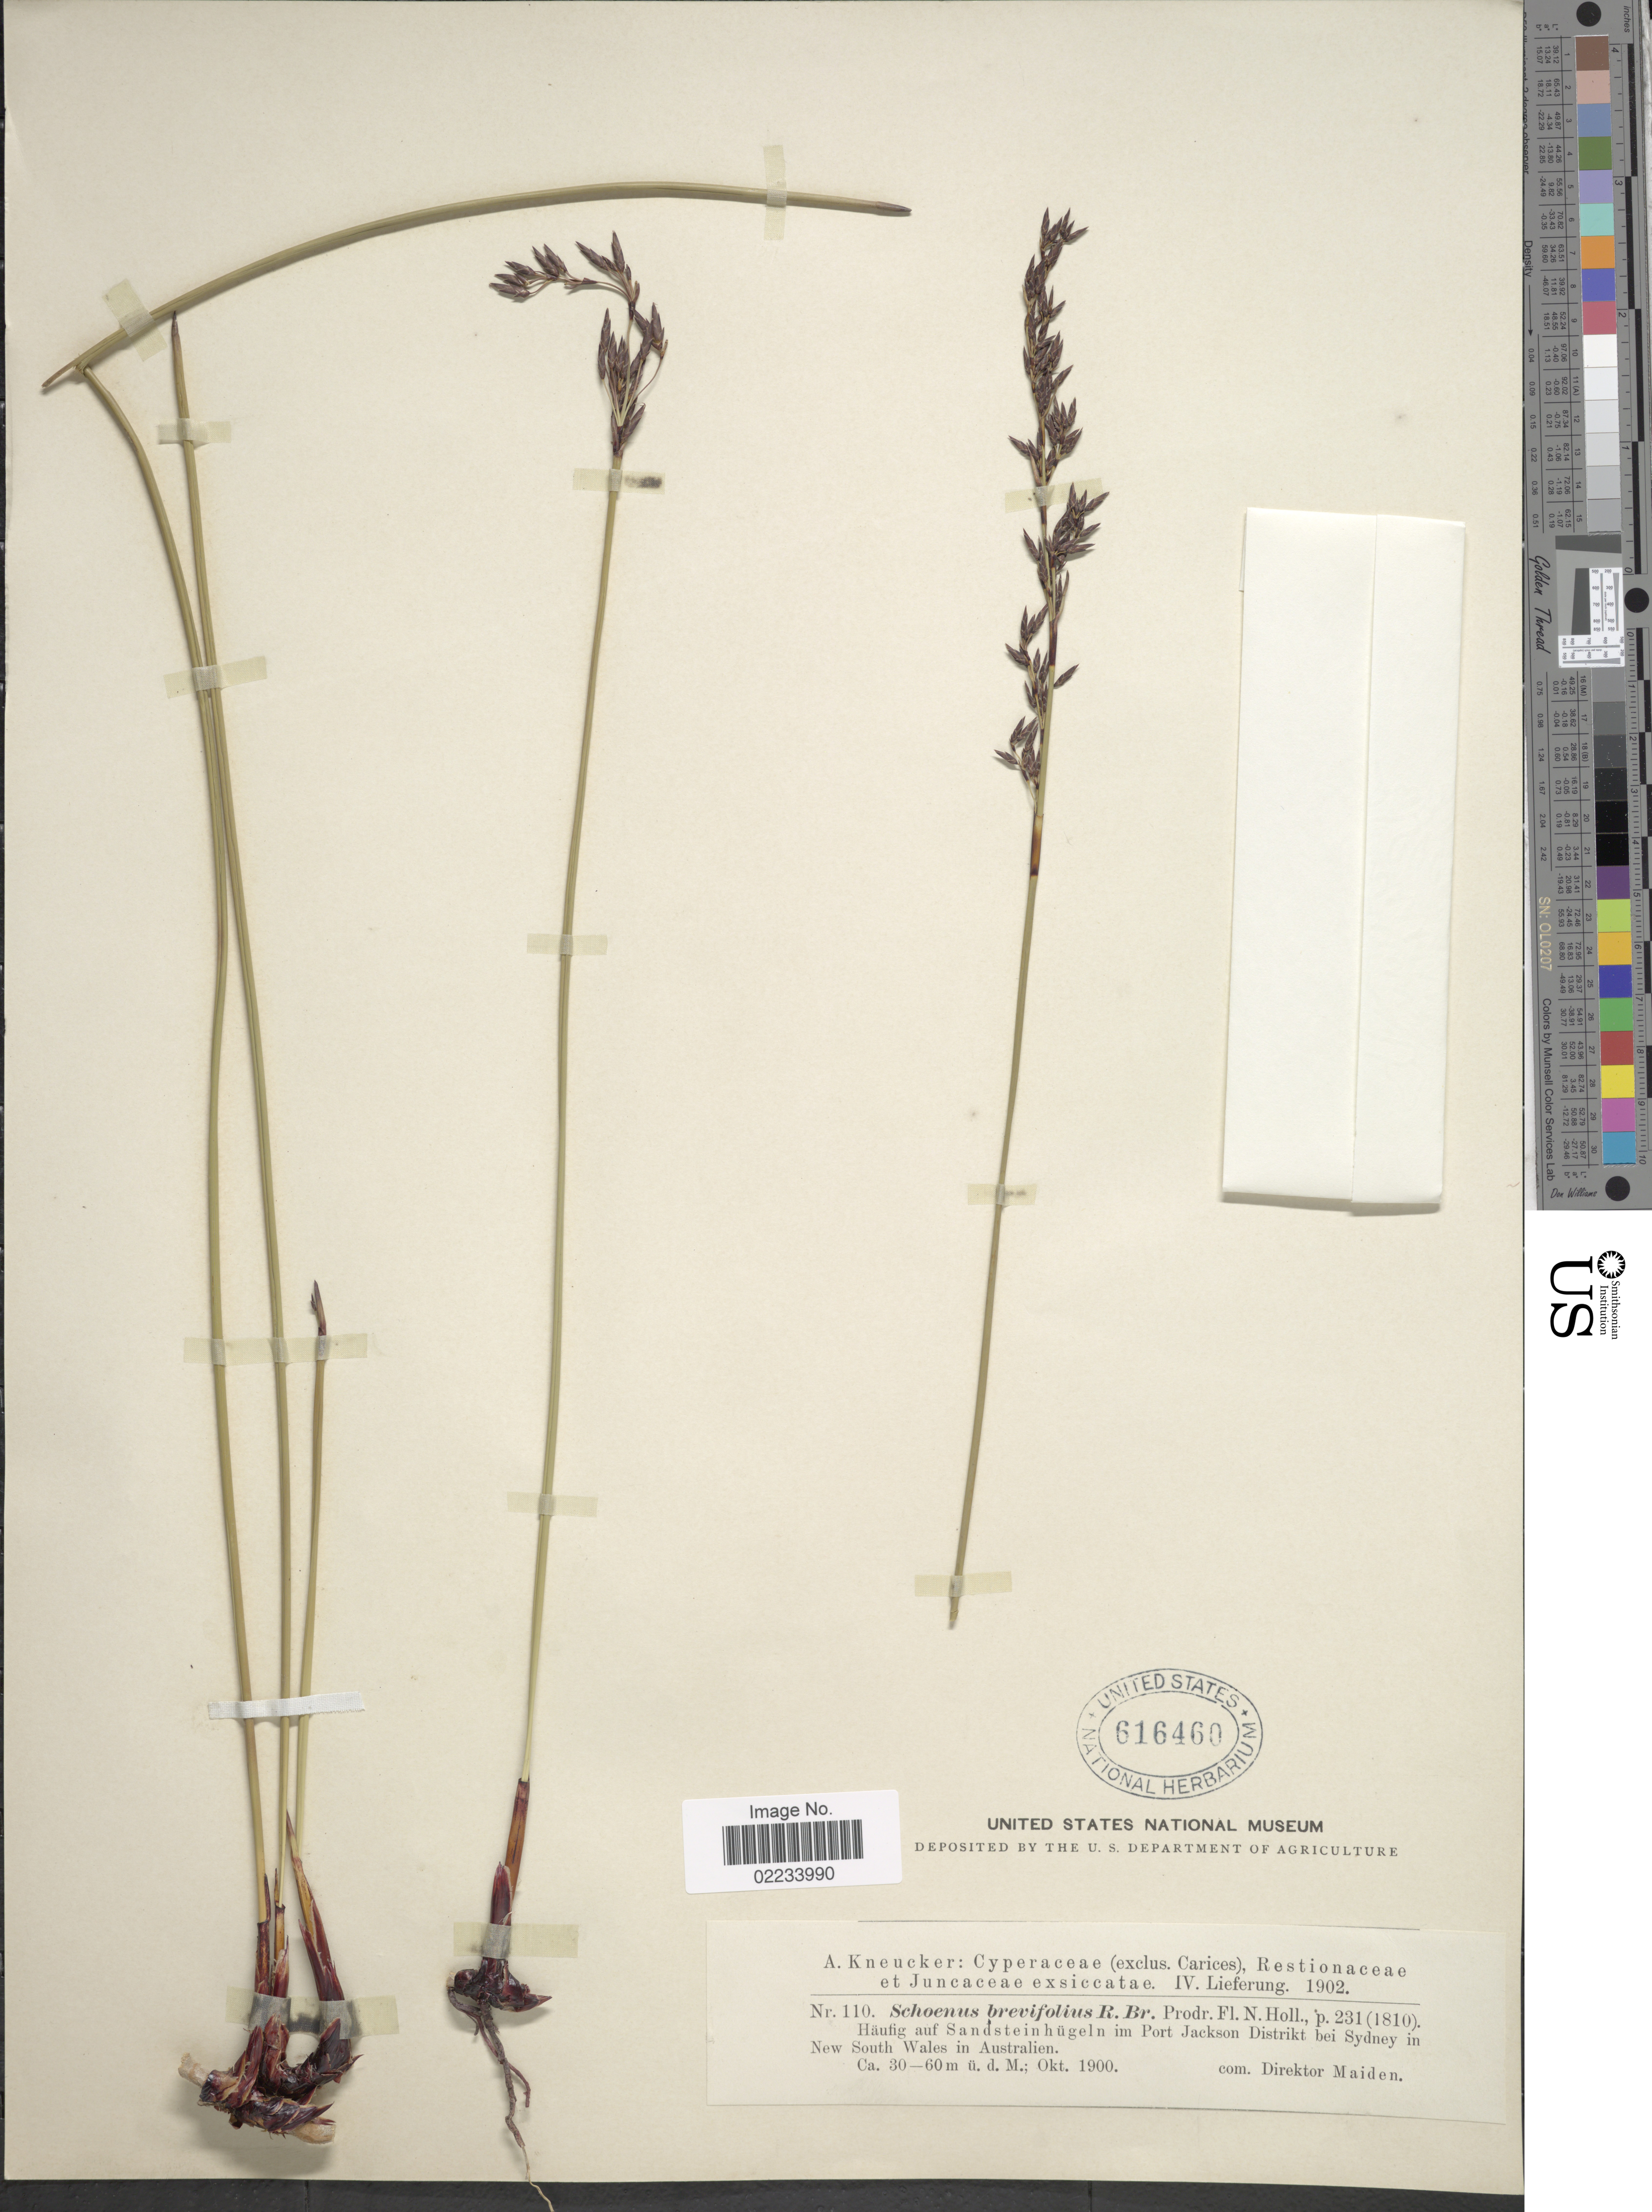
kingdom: Plantae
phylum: Tracheophyta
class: Liliopsida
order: Poales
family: Cyperaceae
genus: Schoenus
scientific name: Schoenus brevifolius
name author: R. Br.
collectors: A. Kneucker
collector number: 110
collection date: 1900-10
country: Australia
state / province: New South Wales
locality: Häufig auf Sandsteinhügeln im Port Jackson Distrikt bei Sydney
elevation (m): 30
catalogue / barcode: US 616460